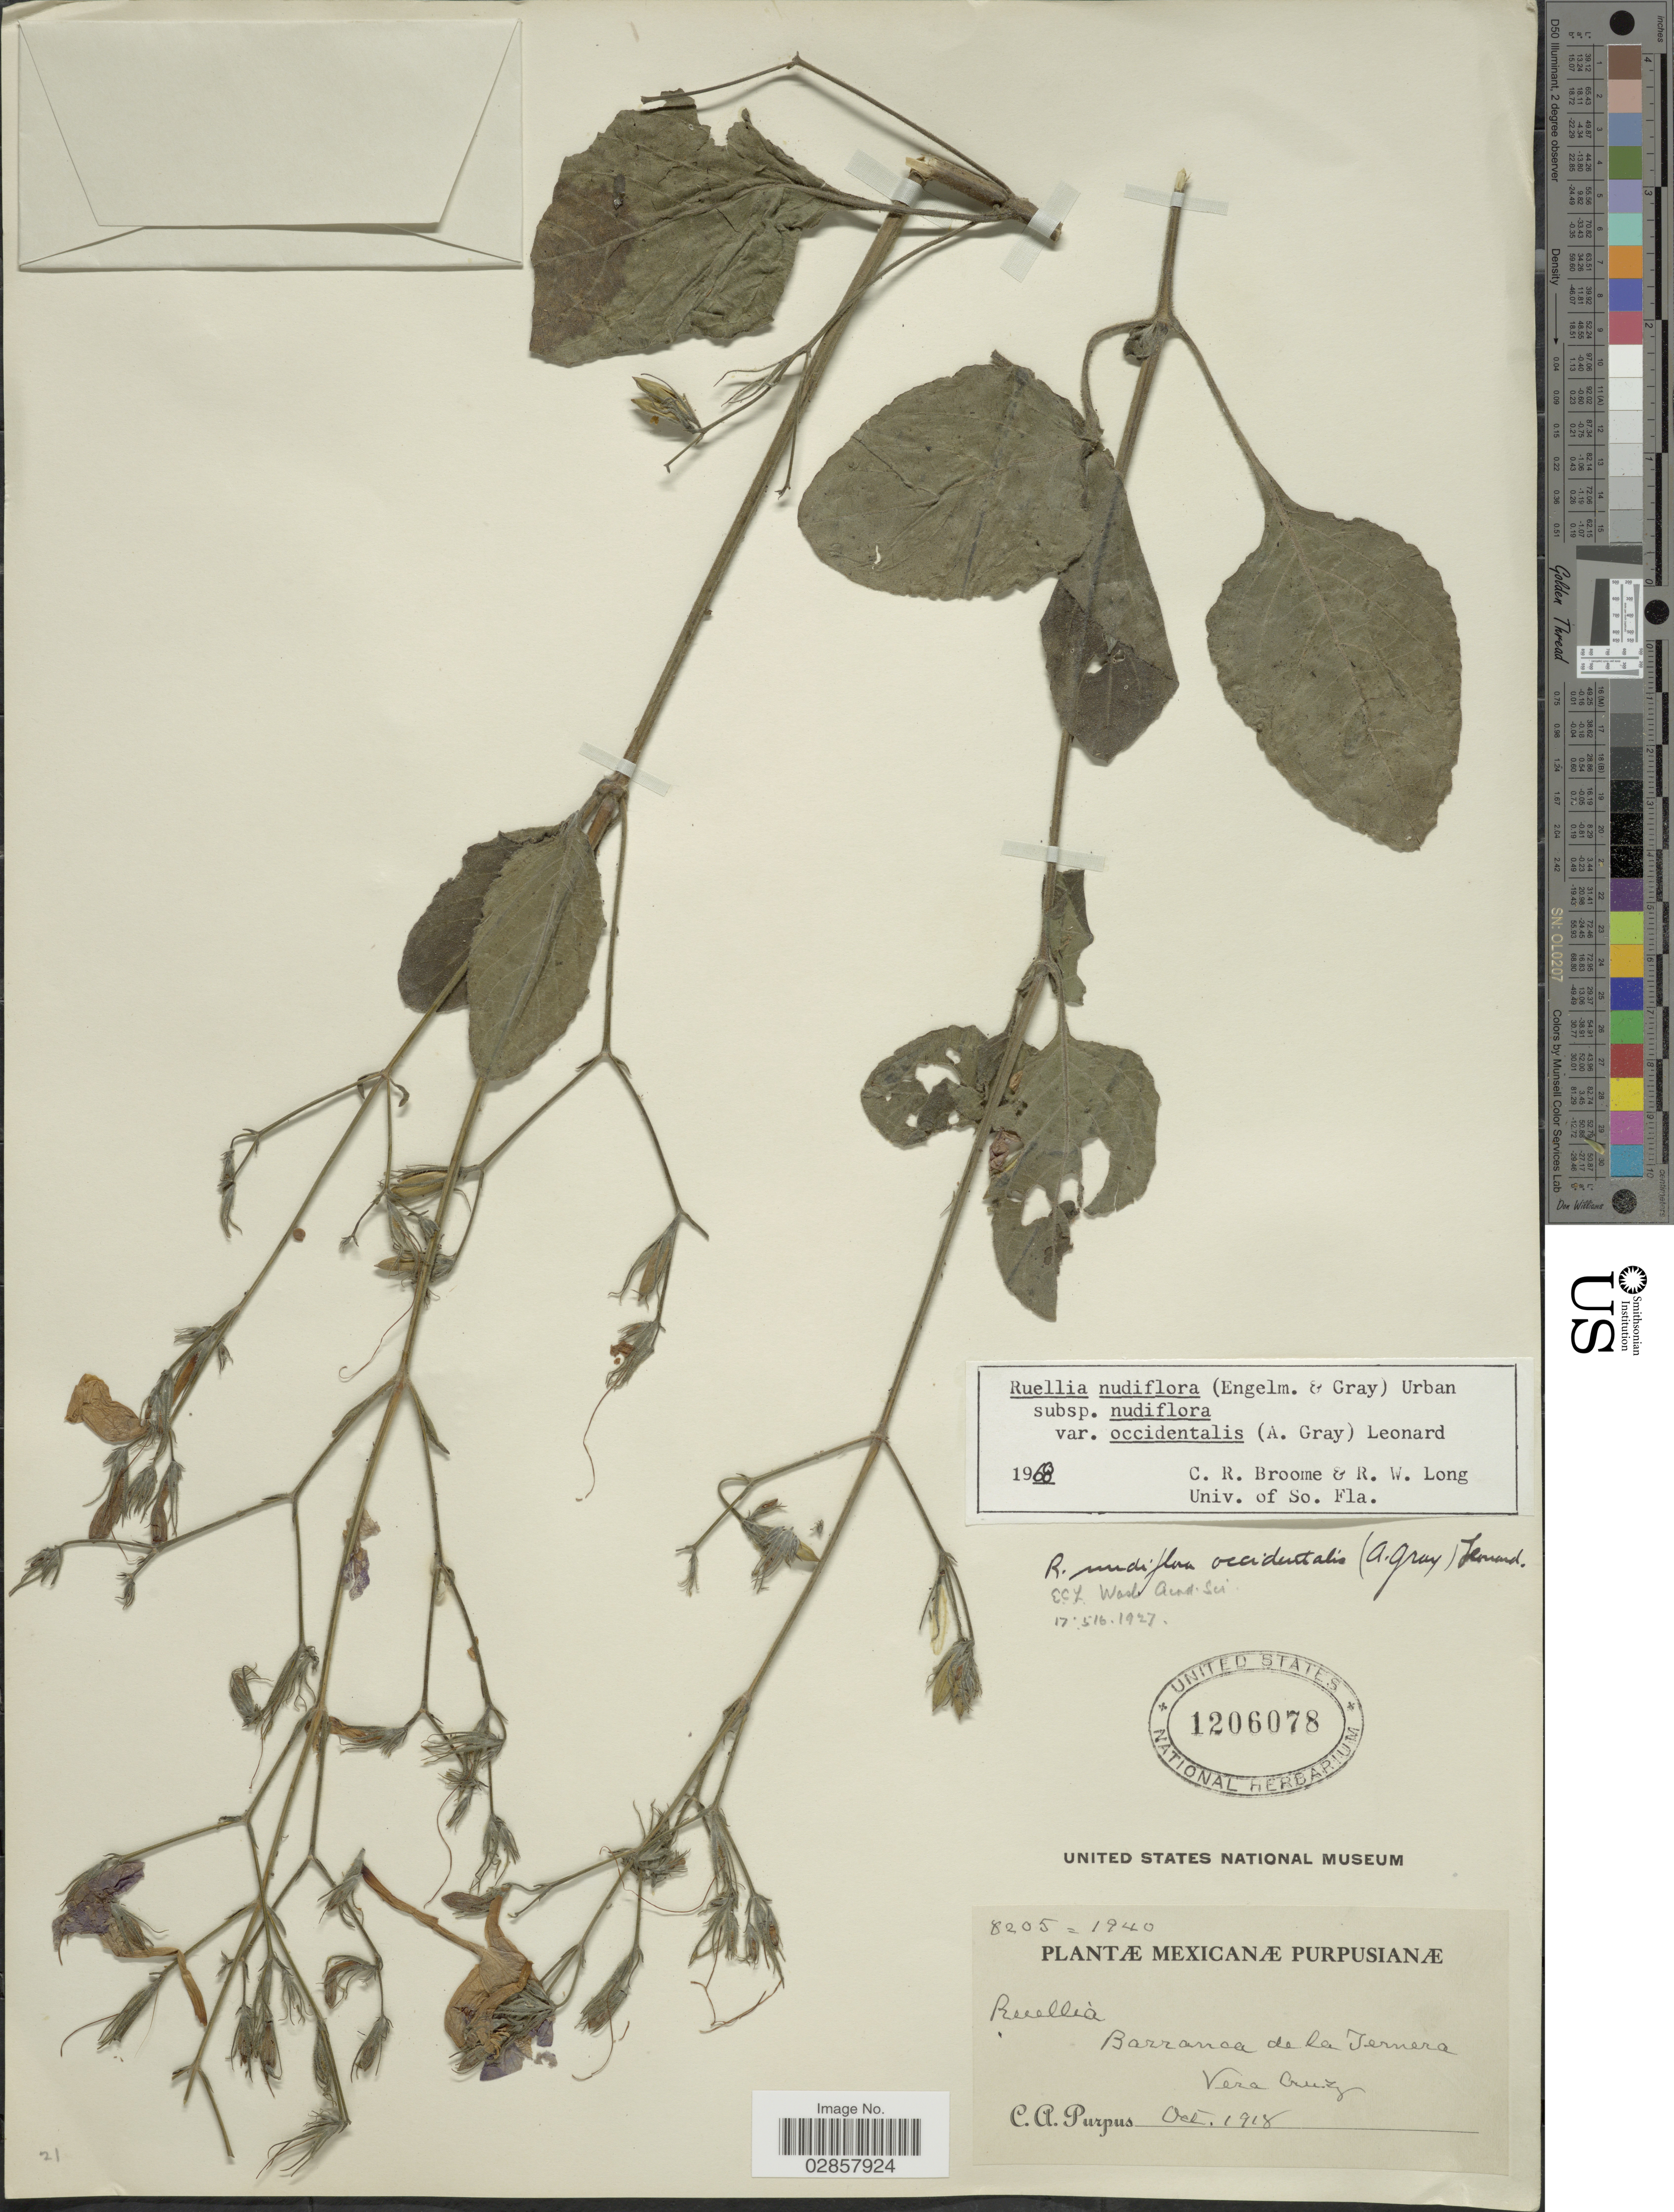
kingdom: Plantae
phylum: Tracheophyta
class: Magnoliopsida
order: Lamiales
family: Acanthaceae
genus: Ruellia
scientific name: Ruellia occidentalis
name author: (A. Gray) Tharp & F.A. Barkley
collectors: C. A. Purpus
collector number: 8205=1940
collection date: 1918-10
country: Mexico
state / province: Veracruz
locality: Barranca de la Ternera, Vera Cruz.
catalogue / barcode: US 1206078